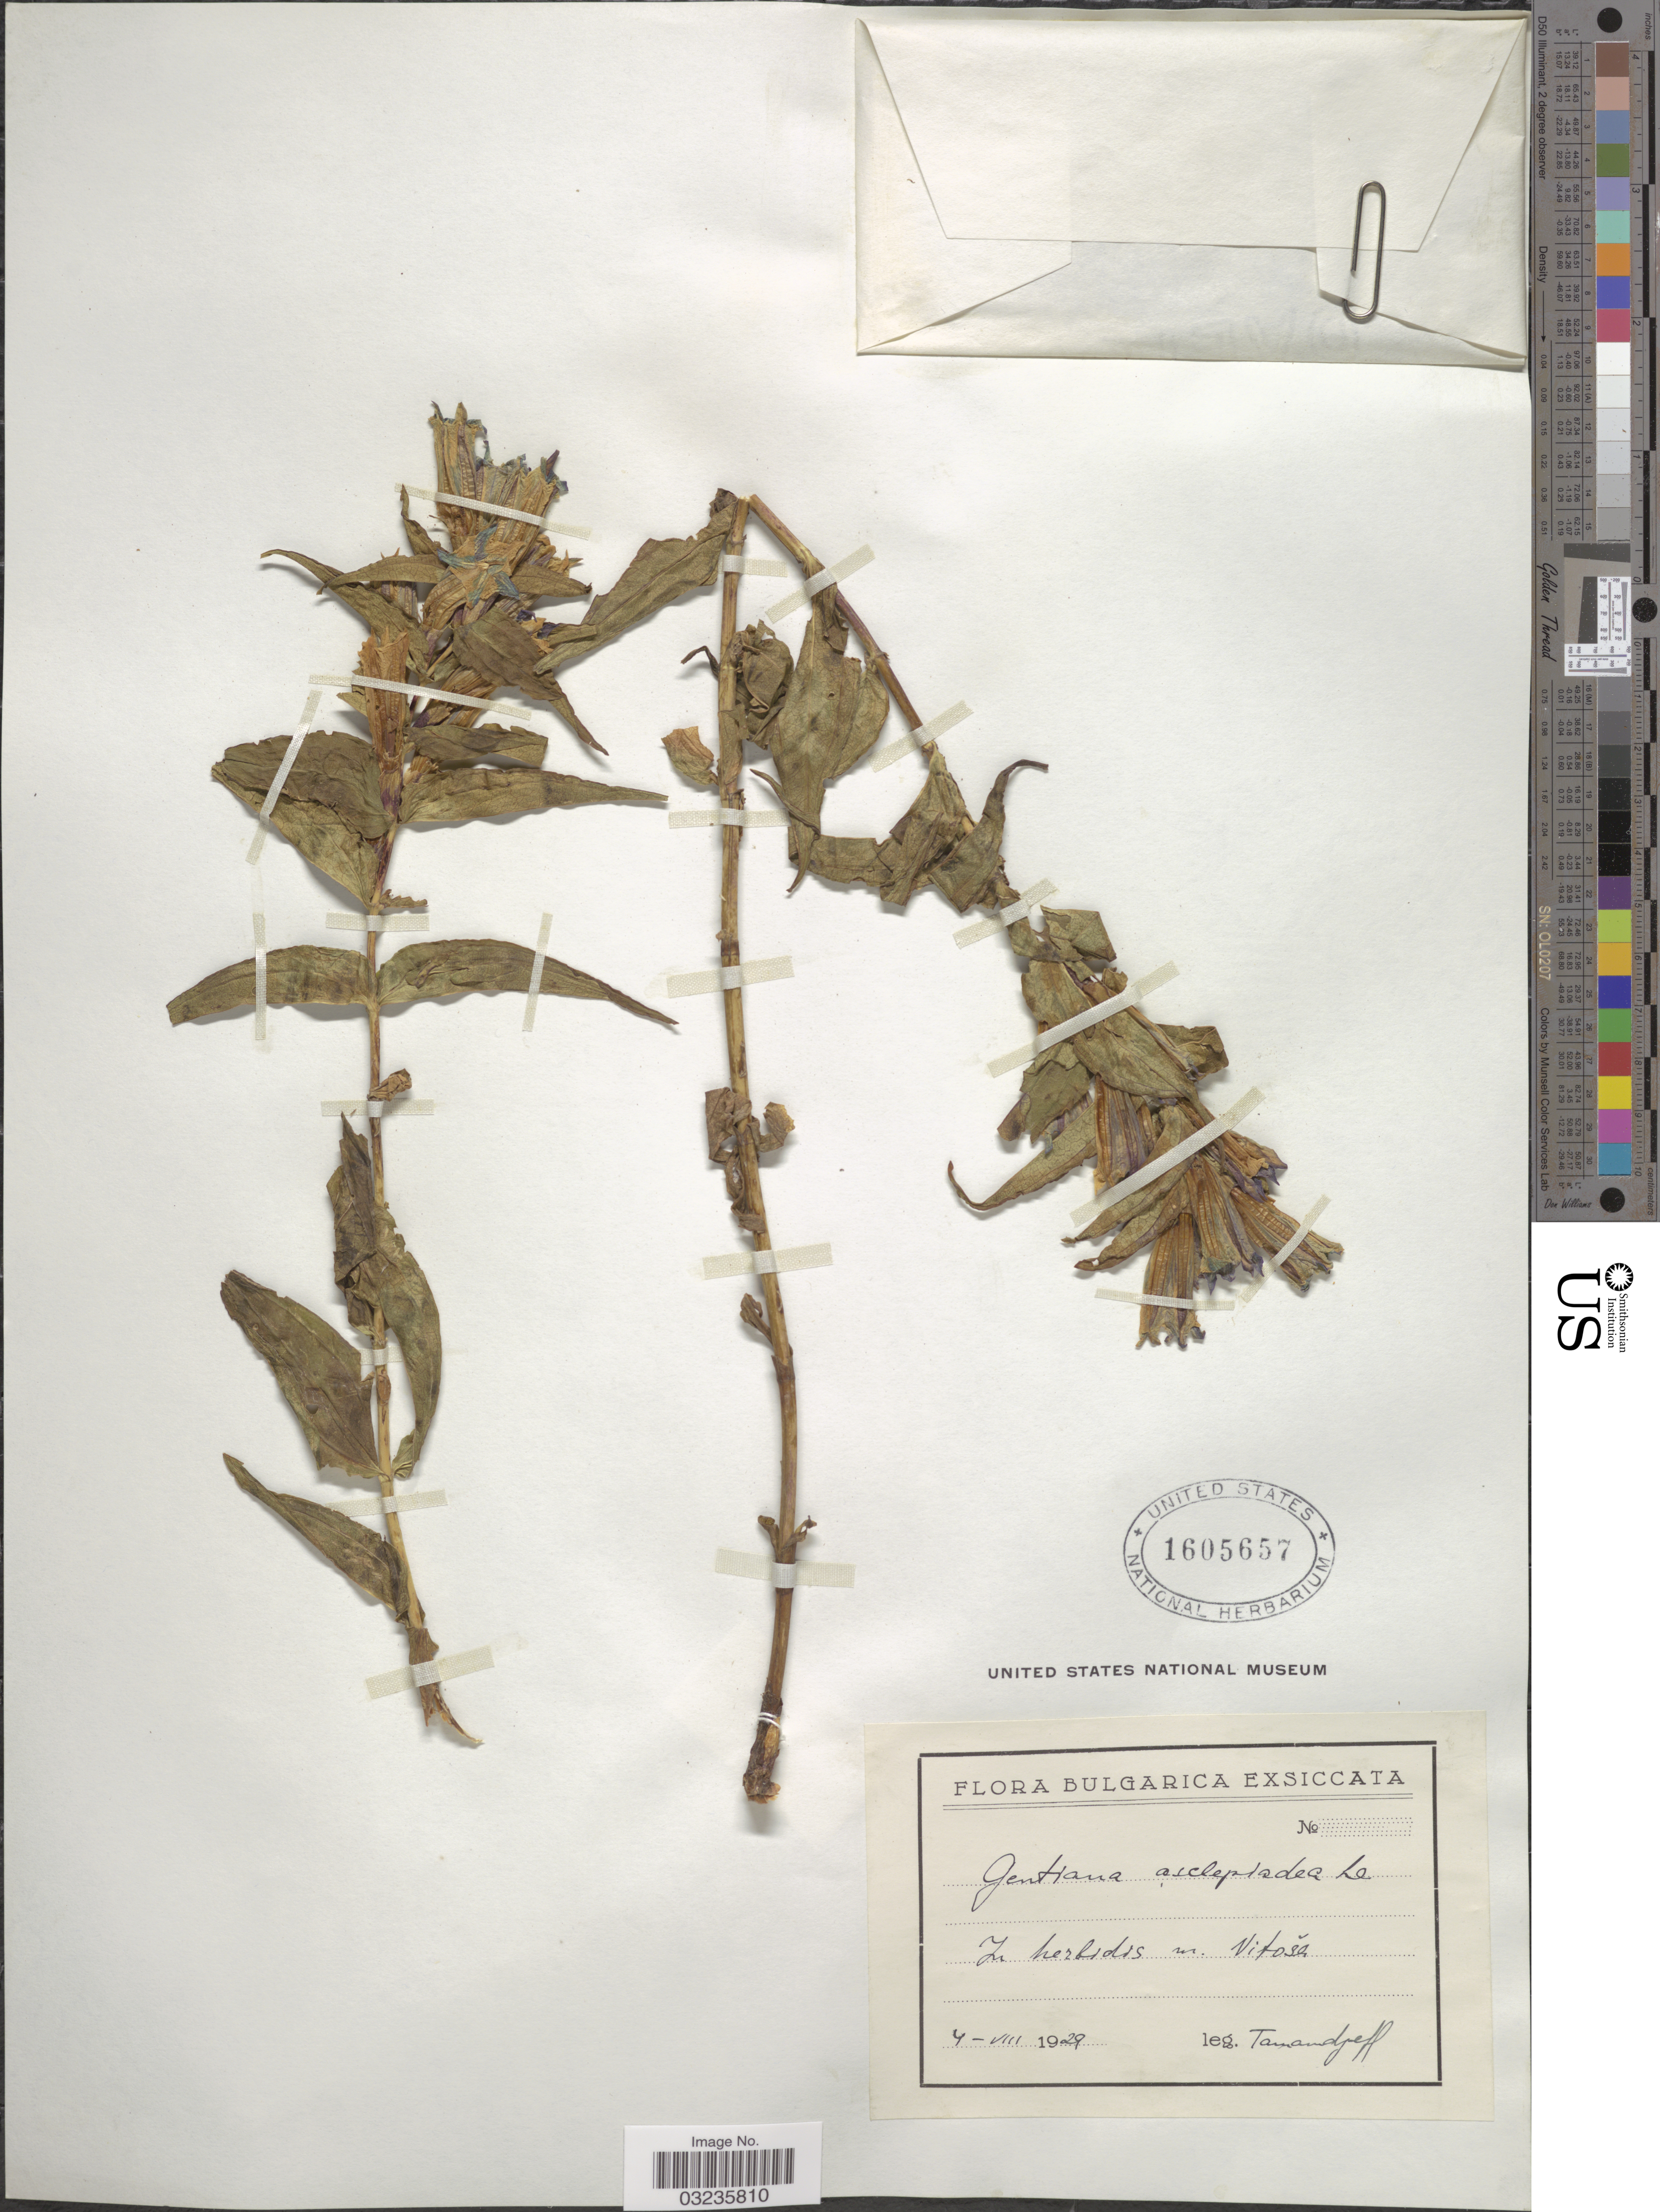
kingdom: Plantae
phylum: Tracheophyta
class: Magnoliopsida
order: Gentianales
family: Gentianaceae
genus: Gentiana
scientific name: Gentiana asclepiadea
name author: L.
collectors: -. Tamandjeff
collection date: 1929-08-04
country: Bulgaria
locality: In herbidis m. Vitosa.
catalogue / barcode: US 1605657